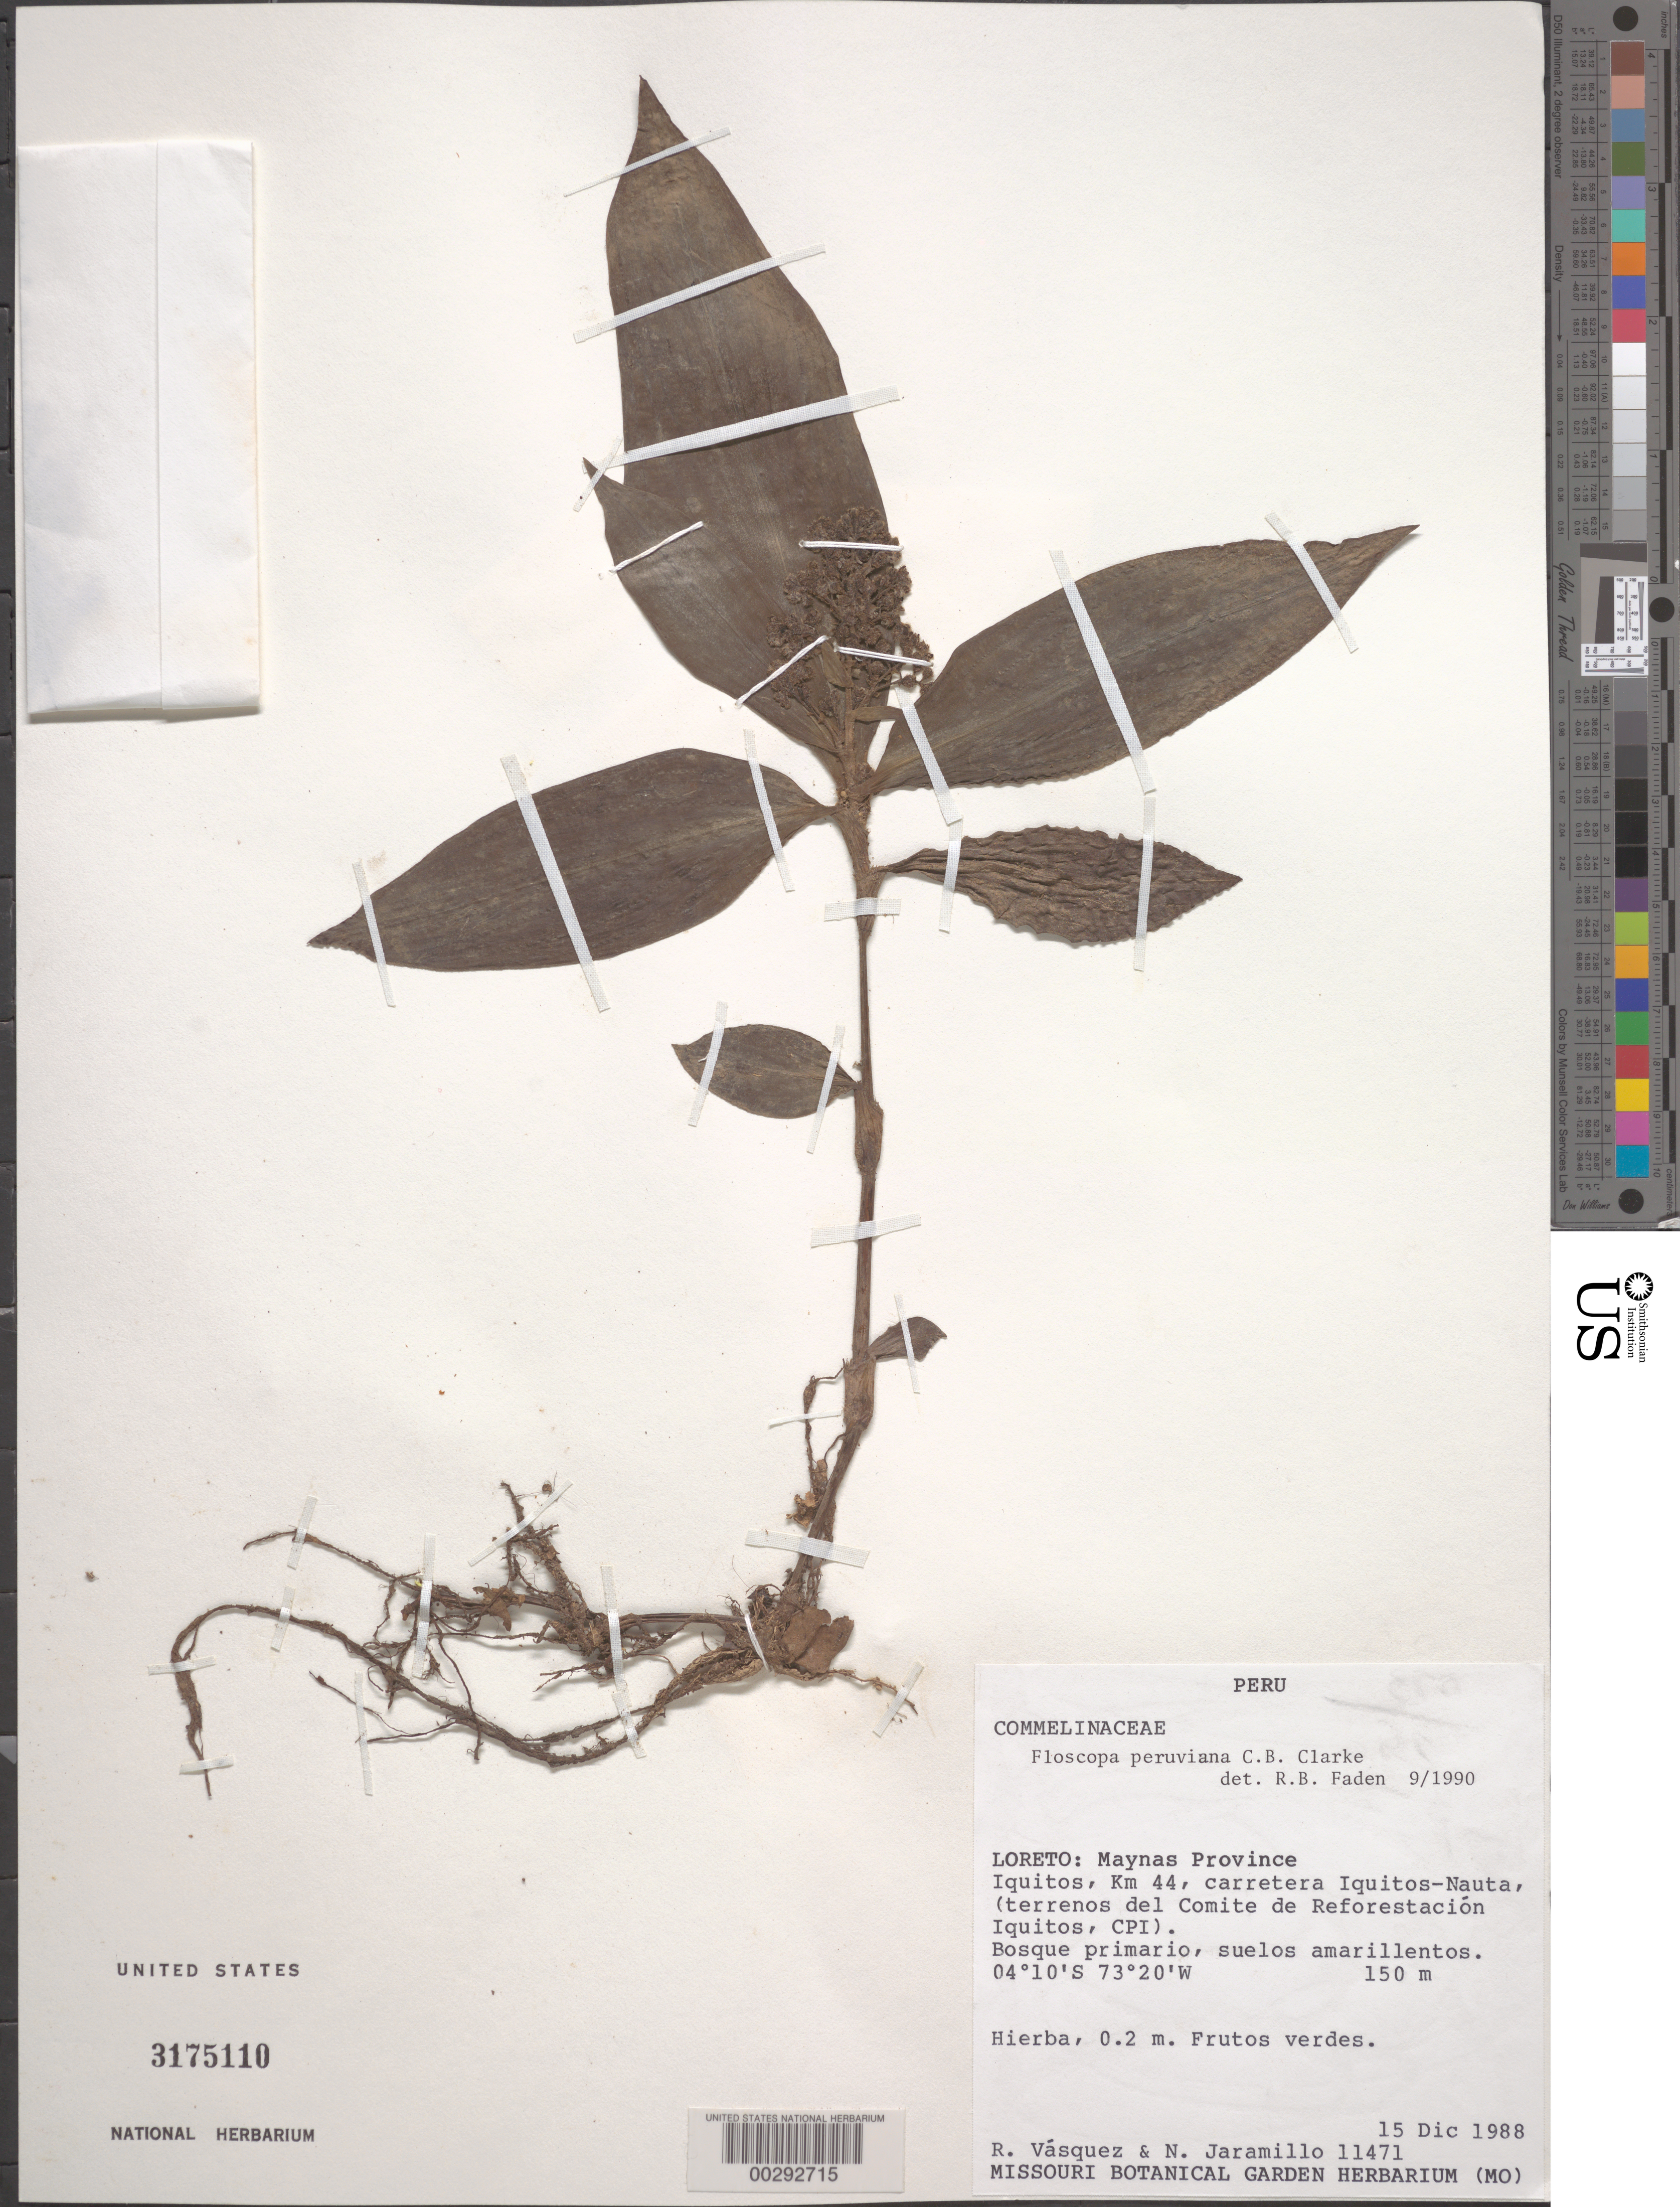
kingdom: Plantae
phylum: Tracheophyta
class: Liliopsida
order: Commelinales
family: Commelinaceae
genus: Floscopa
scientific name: Floscopa peruviana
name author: Hassk. ex C.B. Clarke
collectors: R. Vasquez & N. Jaramillo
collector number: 11471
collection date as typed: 15 Dec 1988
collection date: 1988-12-15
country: Peru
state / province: Loreto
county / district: Maynas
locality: Iquitos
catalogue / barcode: US 3175110